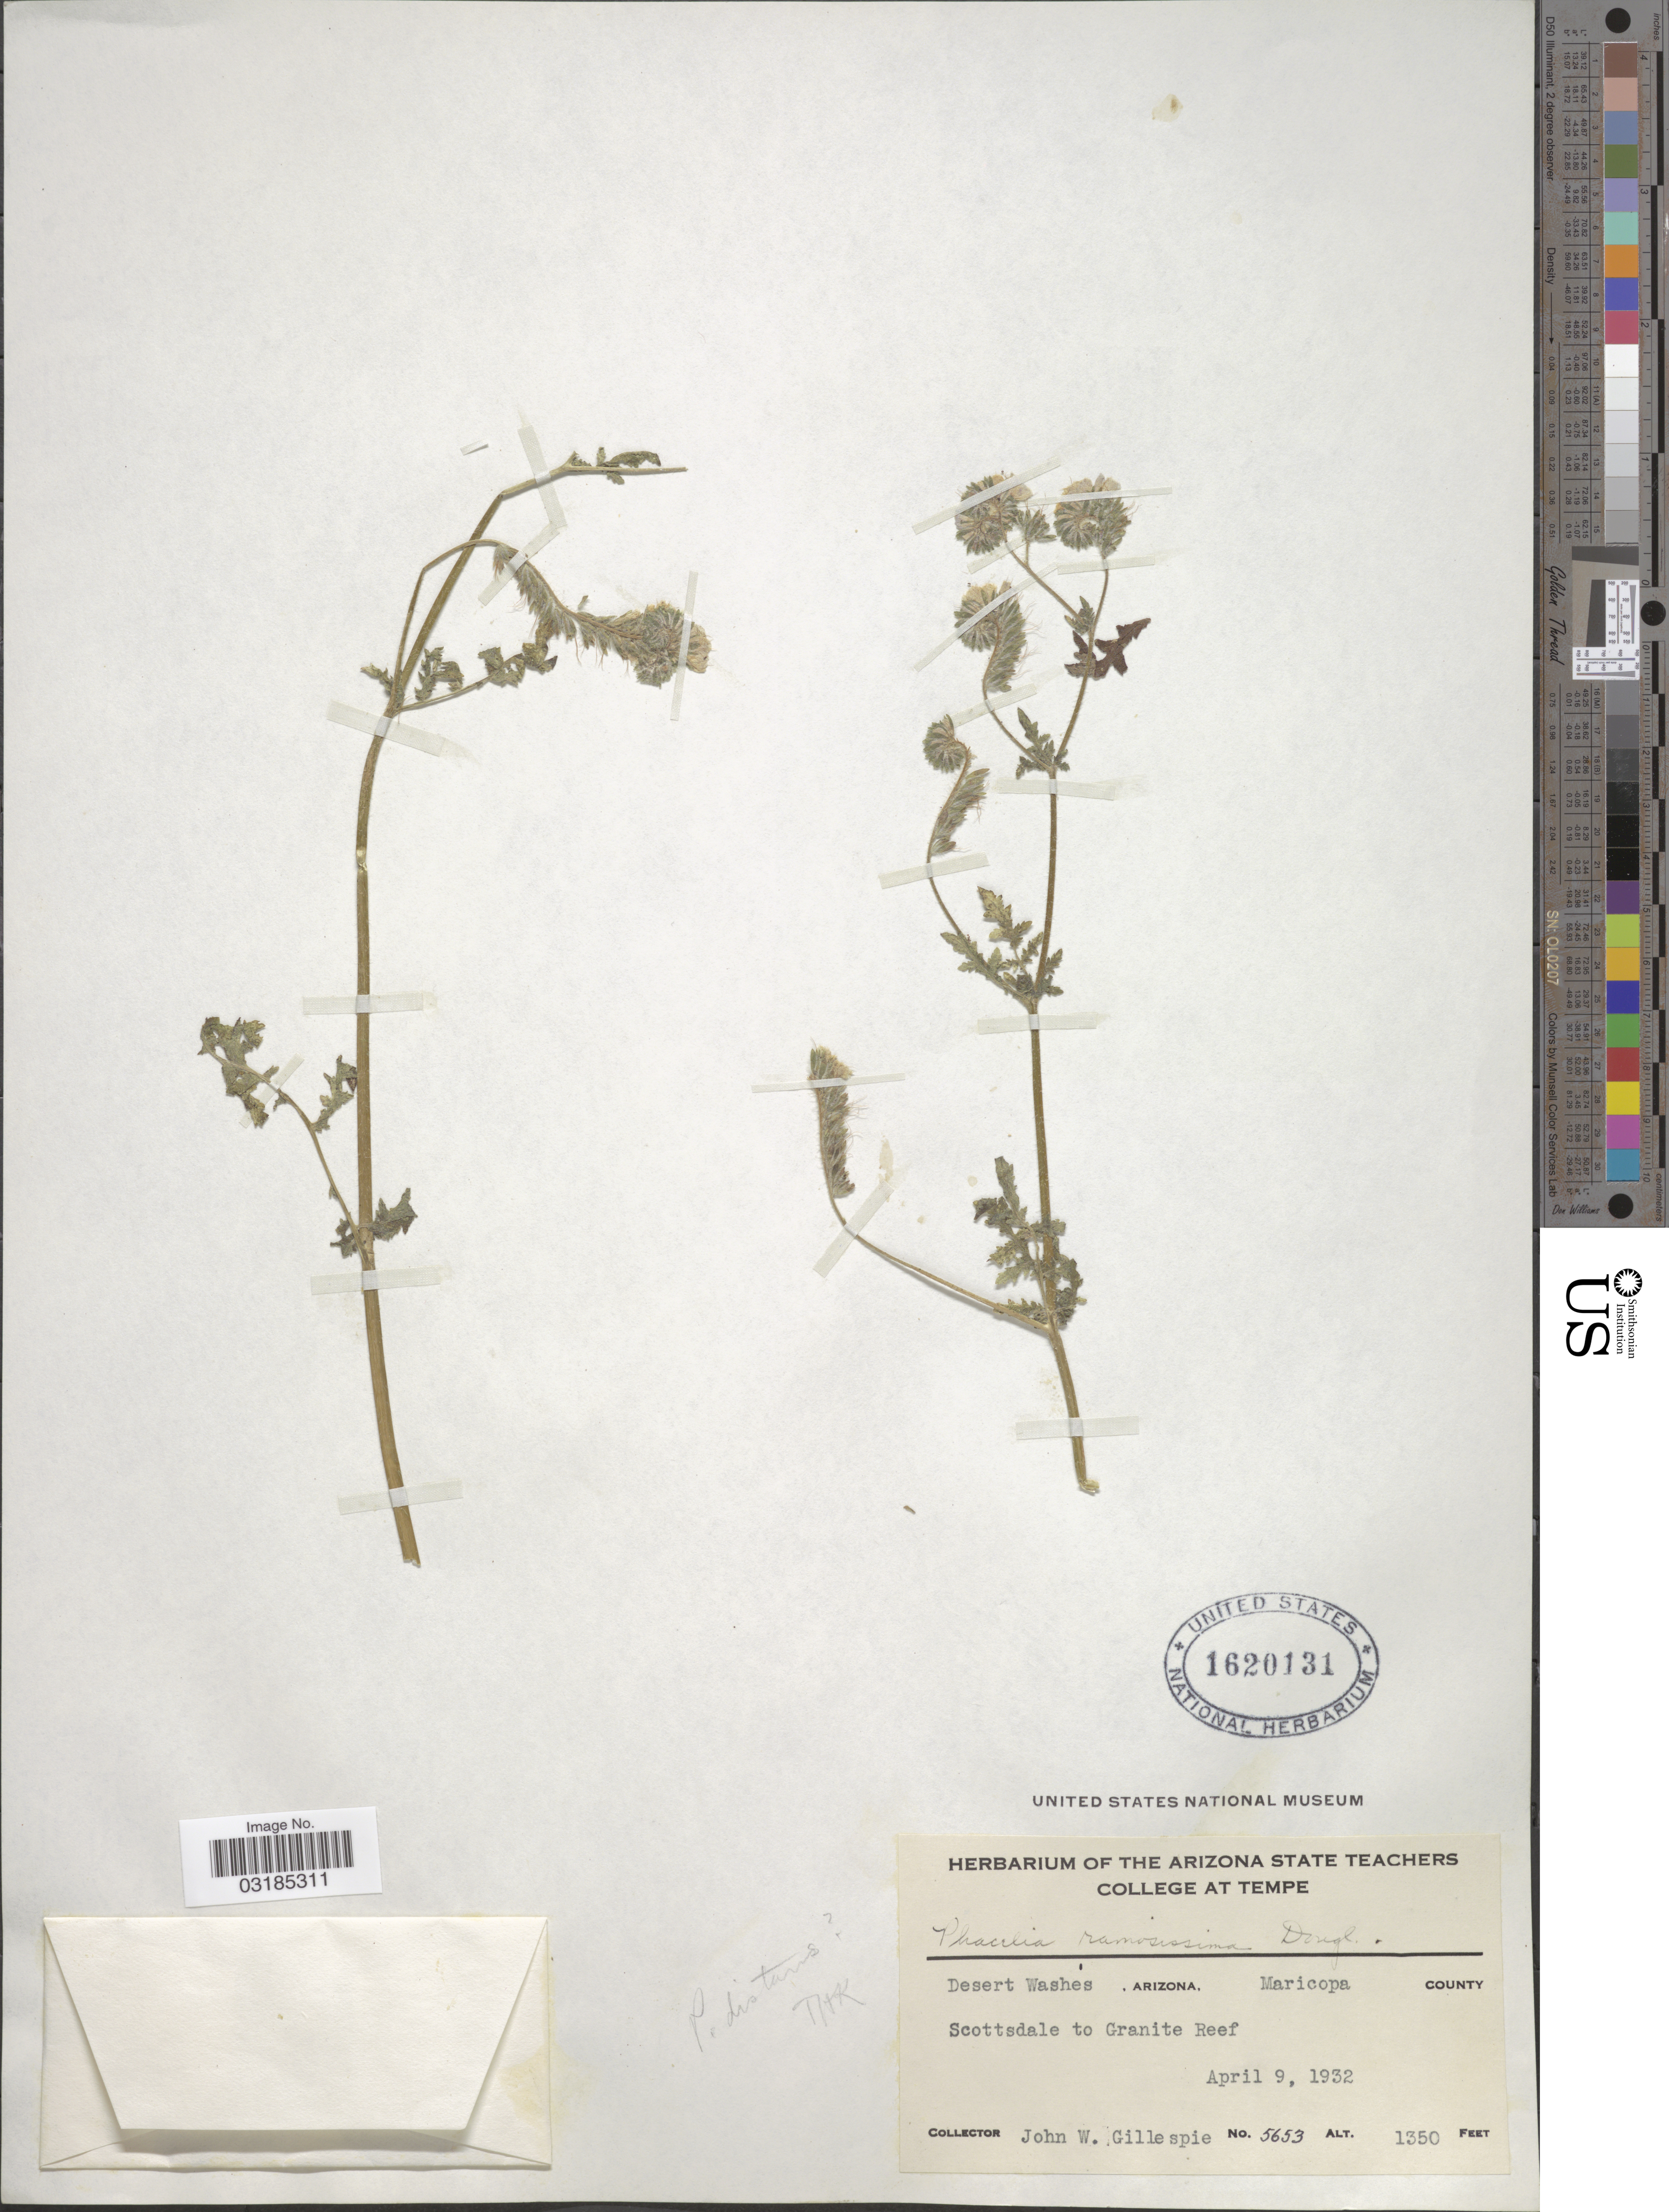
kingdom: Plantae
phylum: Tracheophyta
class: Magnoliopsida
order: Boraginales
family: Hydrophyllaceae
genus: Phacelia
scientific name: Phacelia distans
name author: Benth.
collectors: J. W. Gillespie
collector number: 5653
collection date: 1932-04-09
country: United States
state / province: Arizona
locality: Desert Washes. Scottsdale to Granite Reef. Maricopa County.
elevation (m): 411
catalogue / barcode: US 1620131